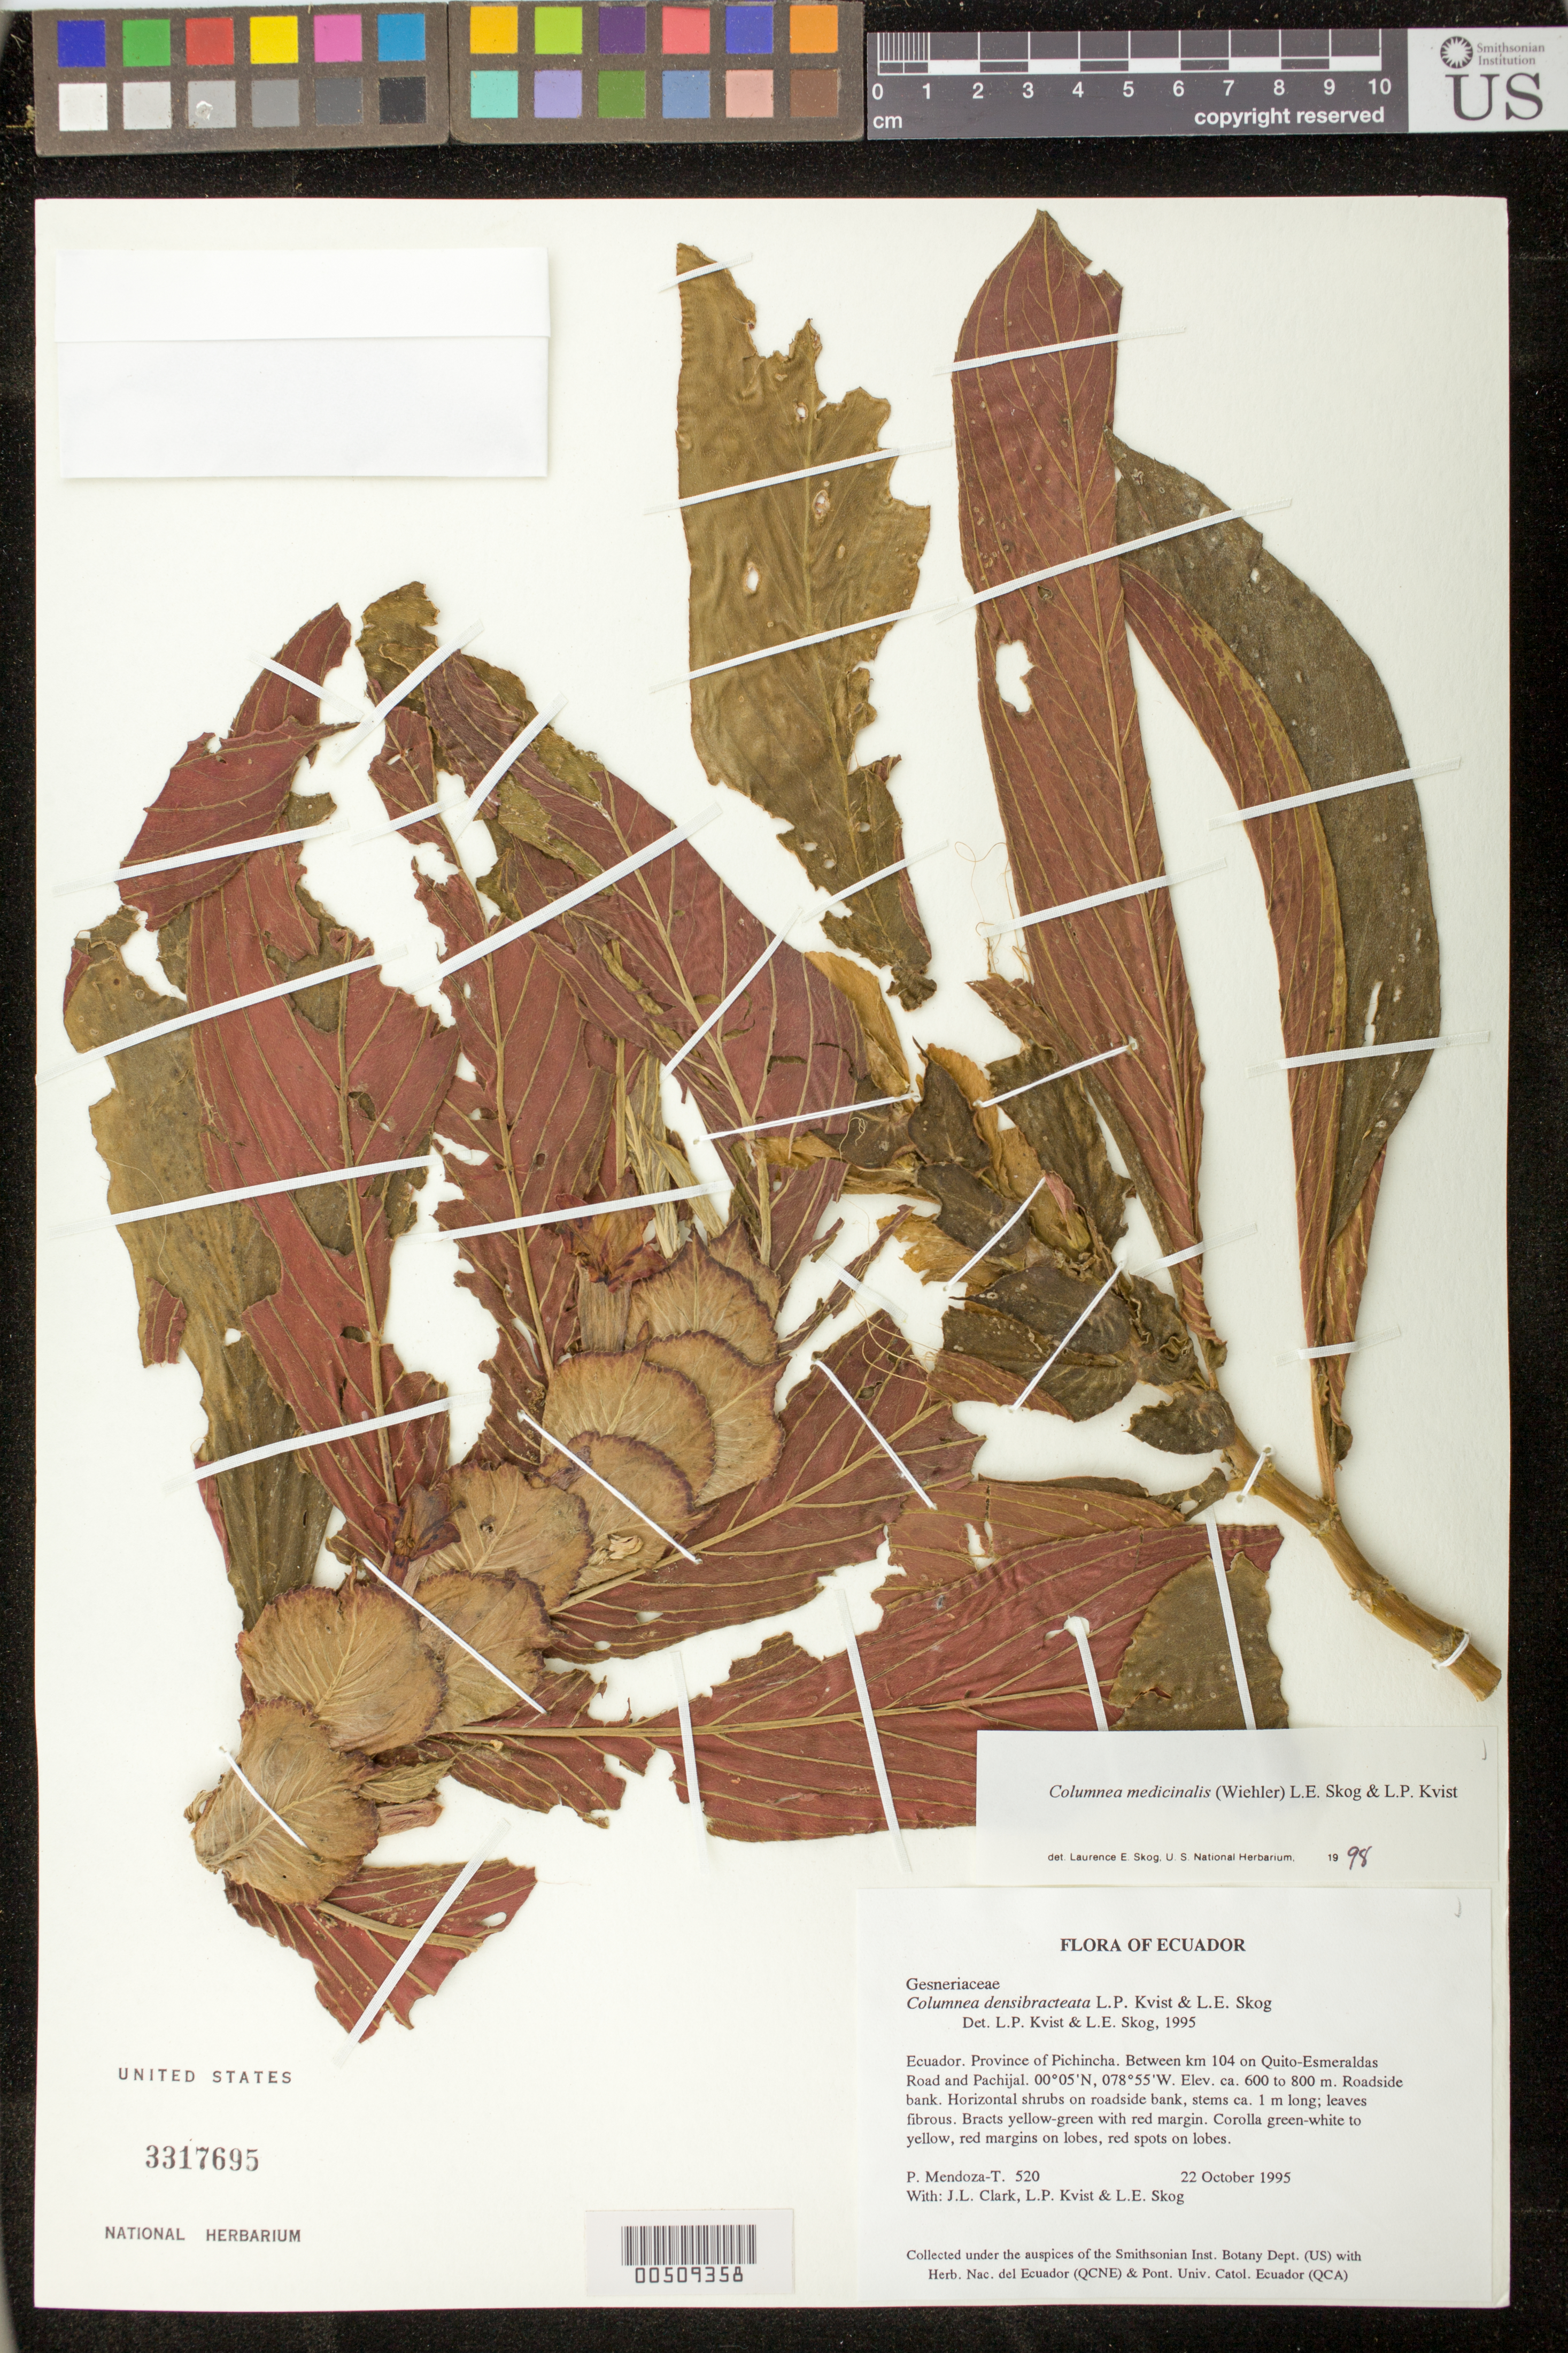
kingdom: Plantae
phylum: Tracheophyta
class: Magnoliopsida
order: Lamiales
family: Gesneriaceae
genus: Columnea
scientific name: Columnea medicinalis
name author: (Wiehler) L.E. Skog & L.P. Kvist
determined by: Skog, Laurence E.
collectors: P. Mendoza-T., J. L. Clark, L. P. Kvist & L. E. Skog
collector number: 520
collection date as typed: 22 Oct 1995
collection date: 1995-10-22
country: Ecuador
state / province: Pichincha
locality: Between km 104 on Quito-Esmeraldas Road and Pachijal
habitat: Roadside bank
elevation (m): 600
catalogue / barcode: US 3317695